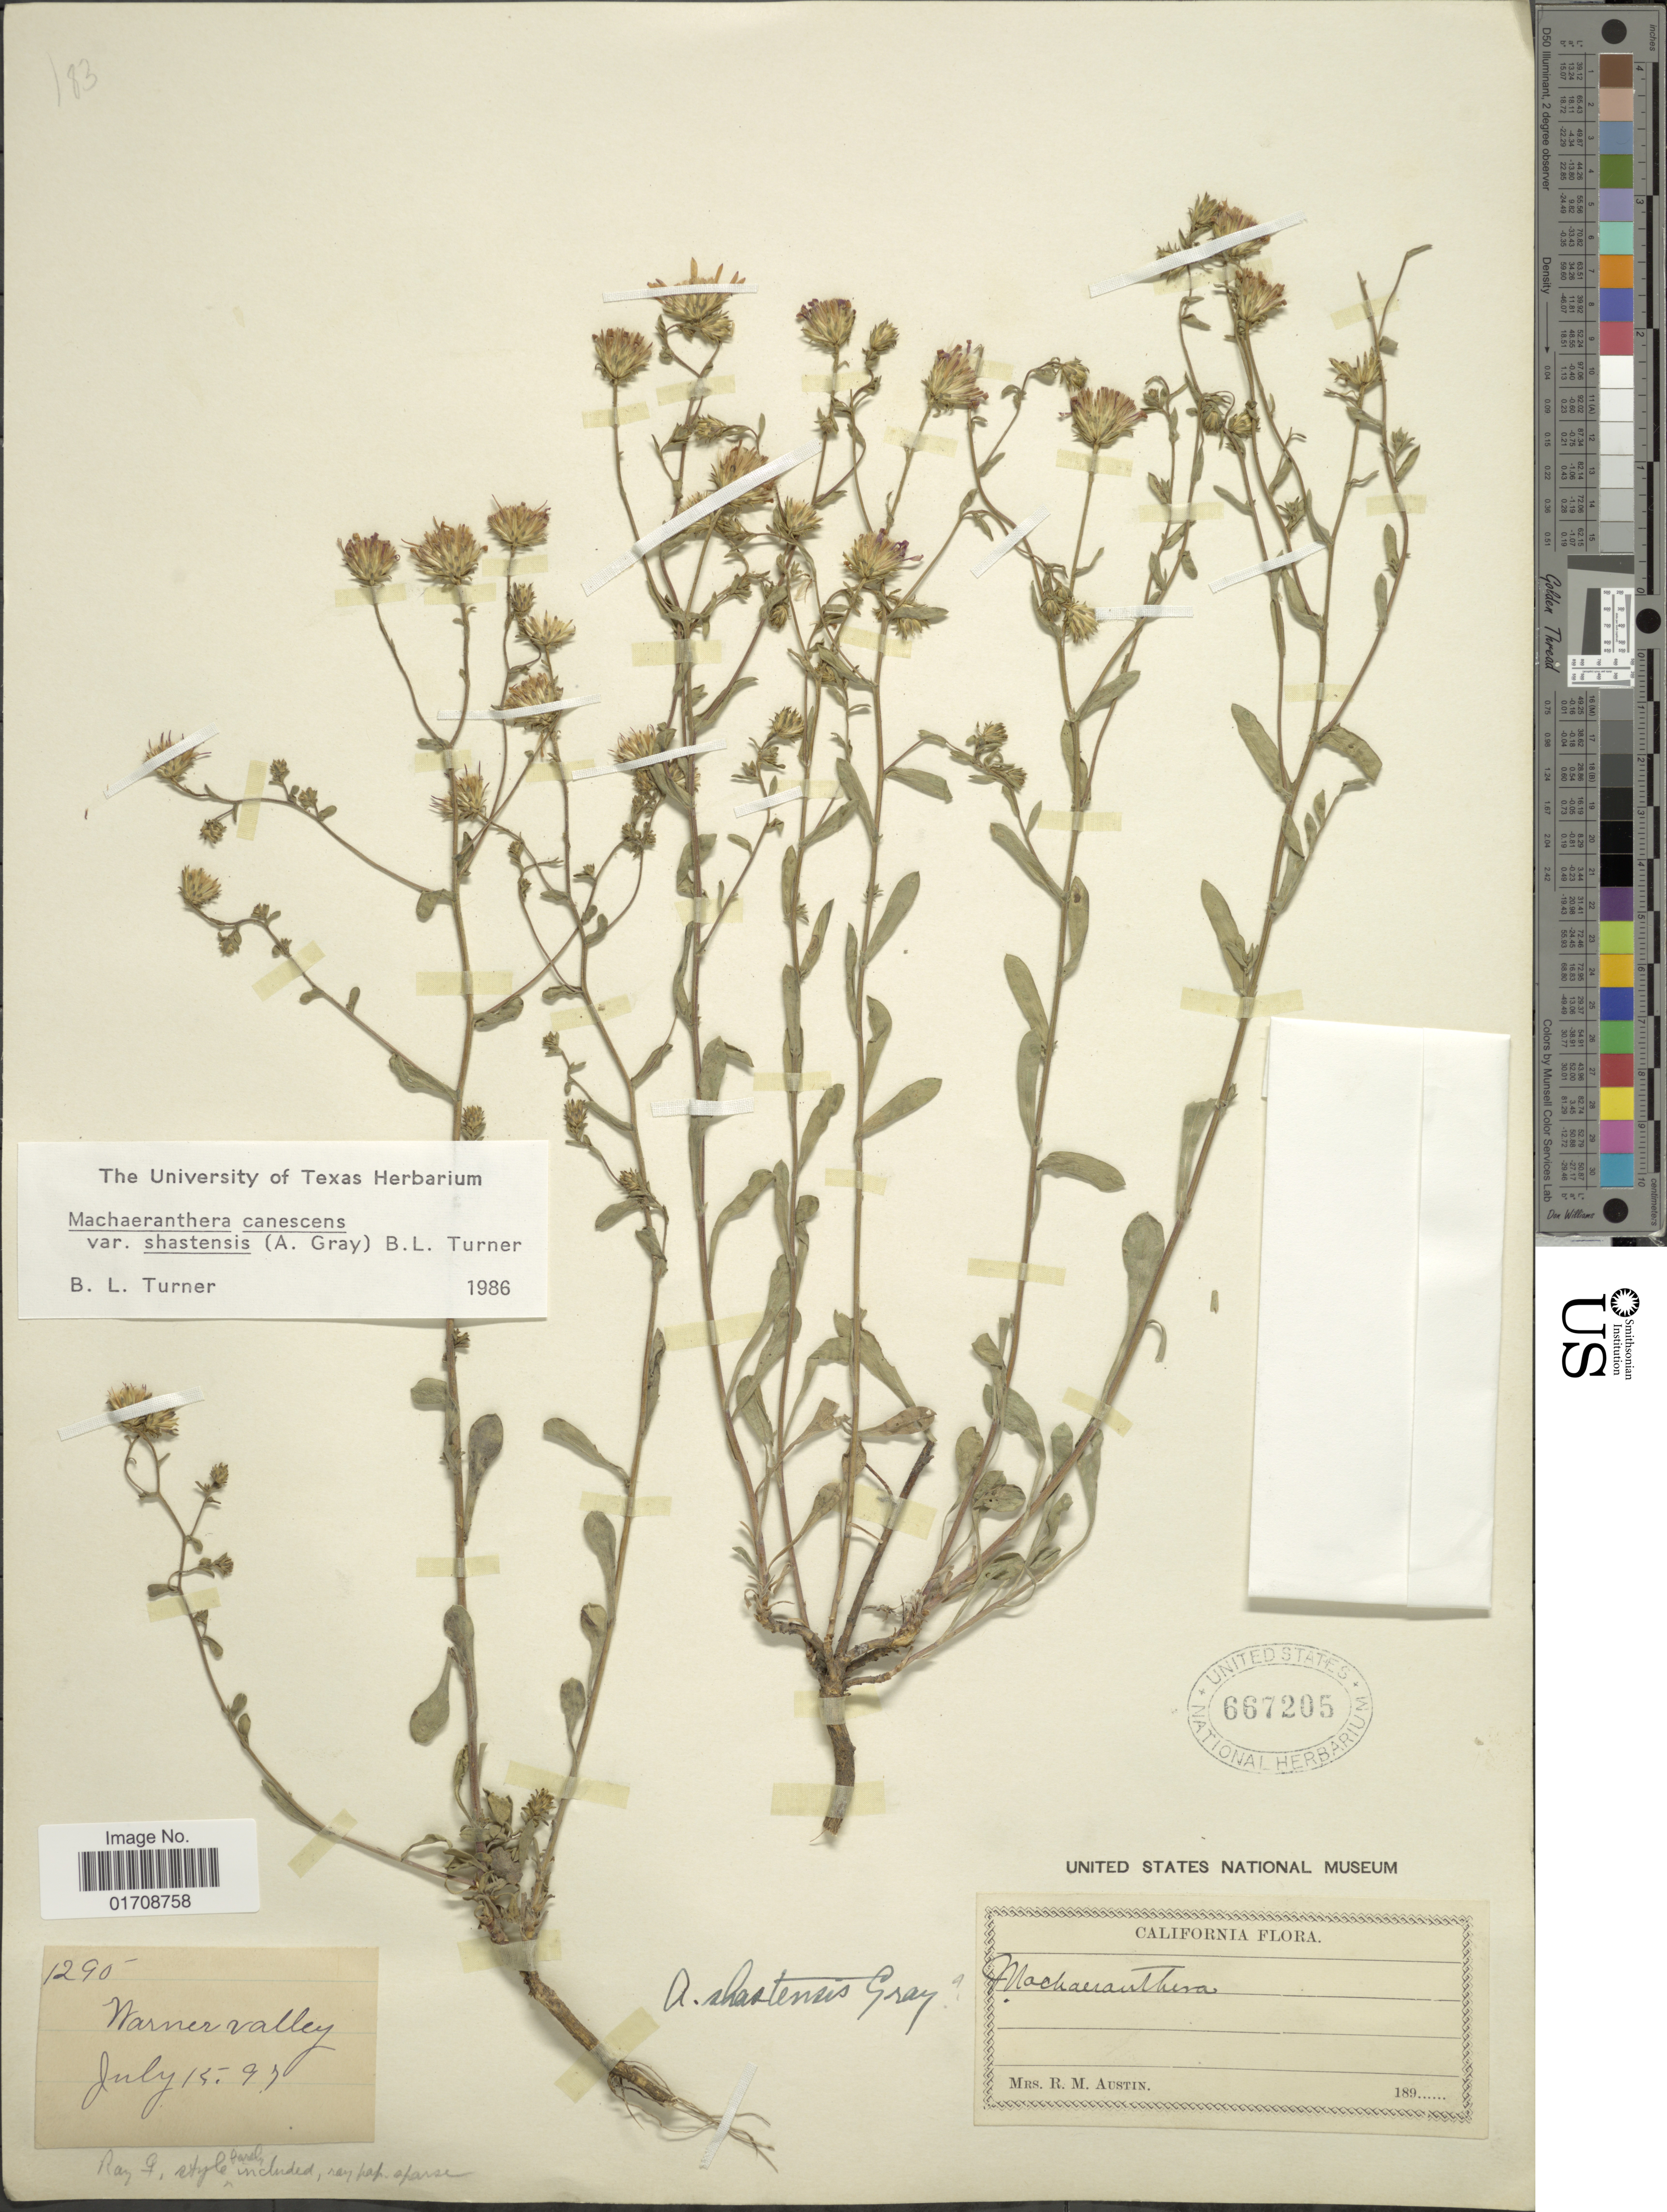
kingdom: Plantae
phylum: Tracheophyta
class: Magnoliopsida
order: Asterales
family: Asteraceae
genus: Machaeranthera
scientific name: Machaeranthera canescens var. shastensis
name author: (A. Gray) B.L. Turner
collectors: R. Austin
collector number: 1290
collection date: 1895-07-15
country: United States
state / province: California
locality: Warner Valley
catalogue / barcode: US 667205